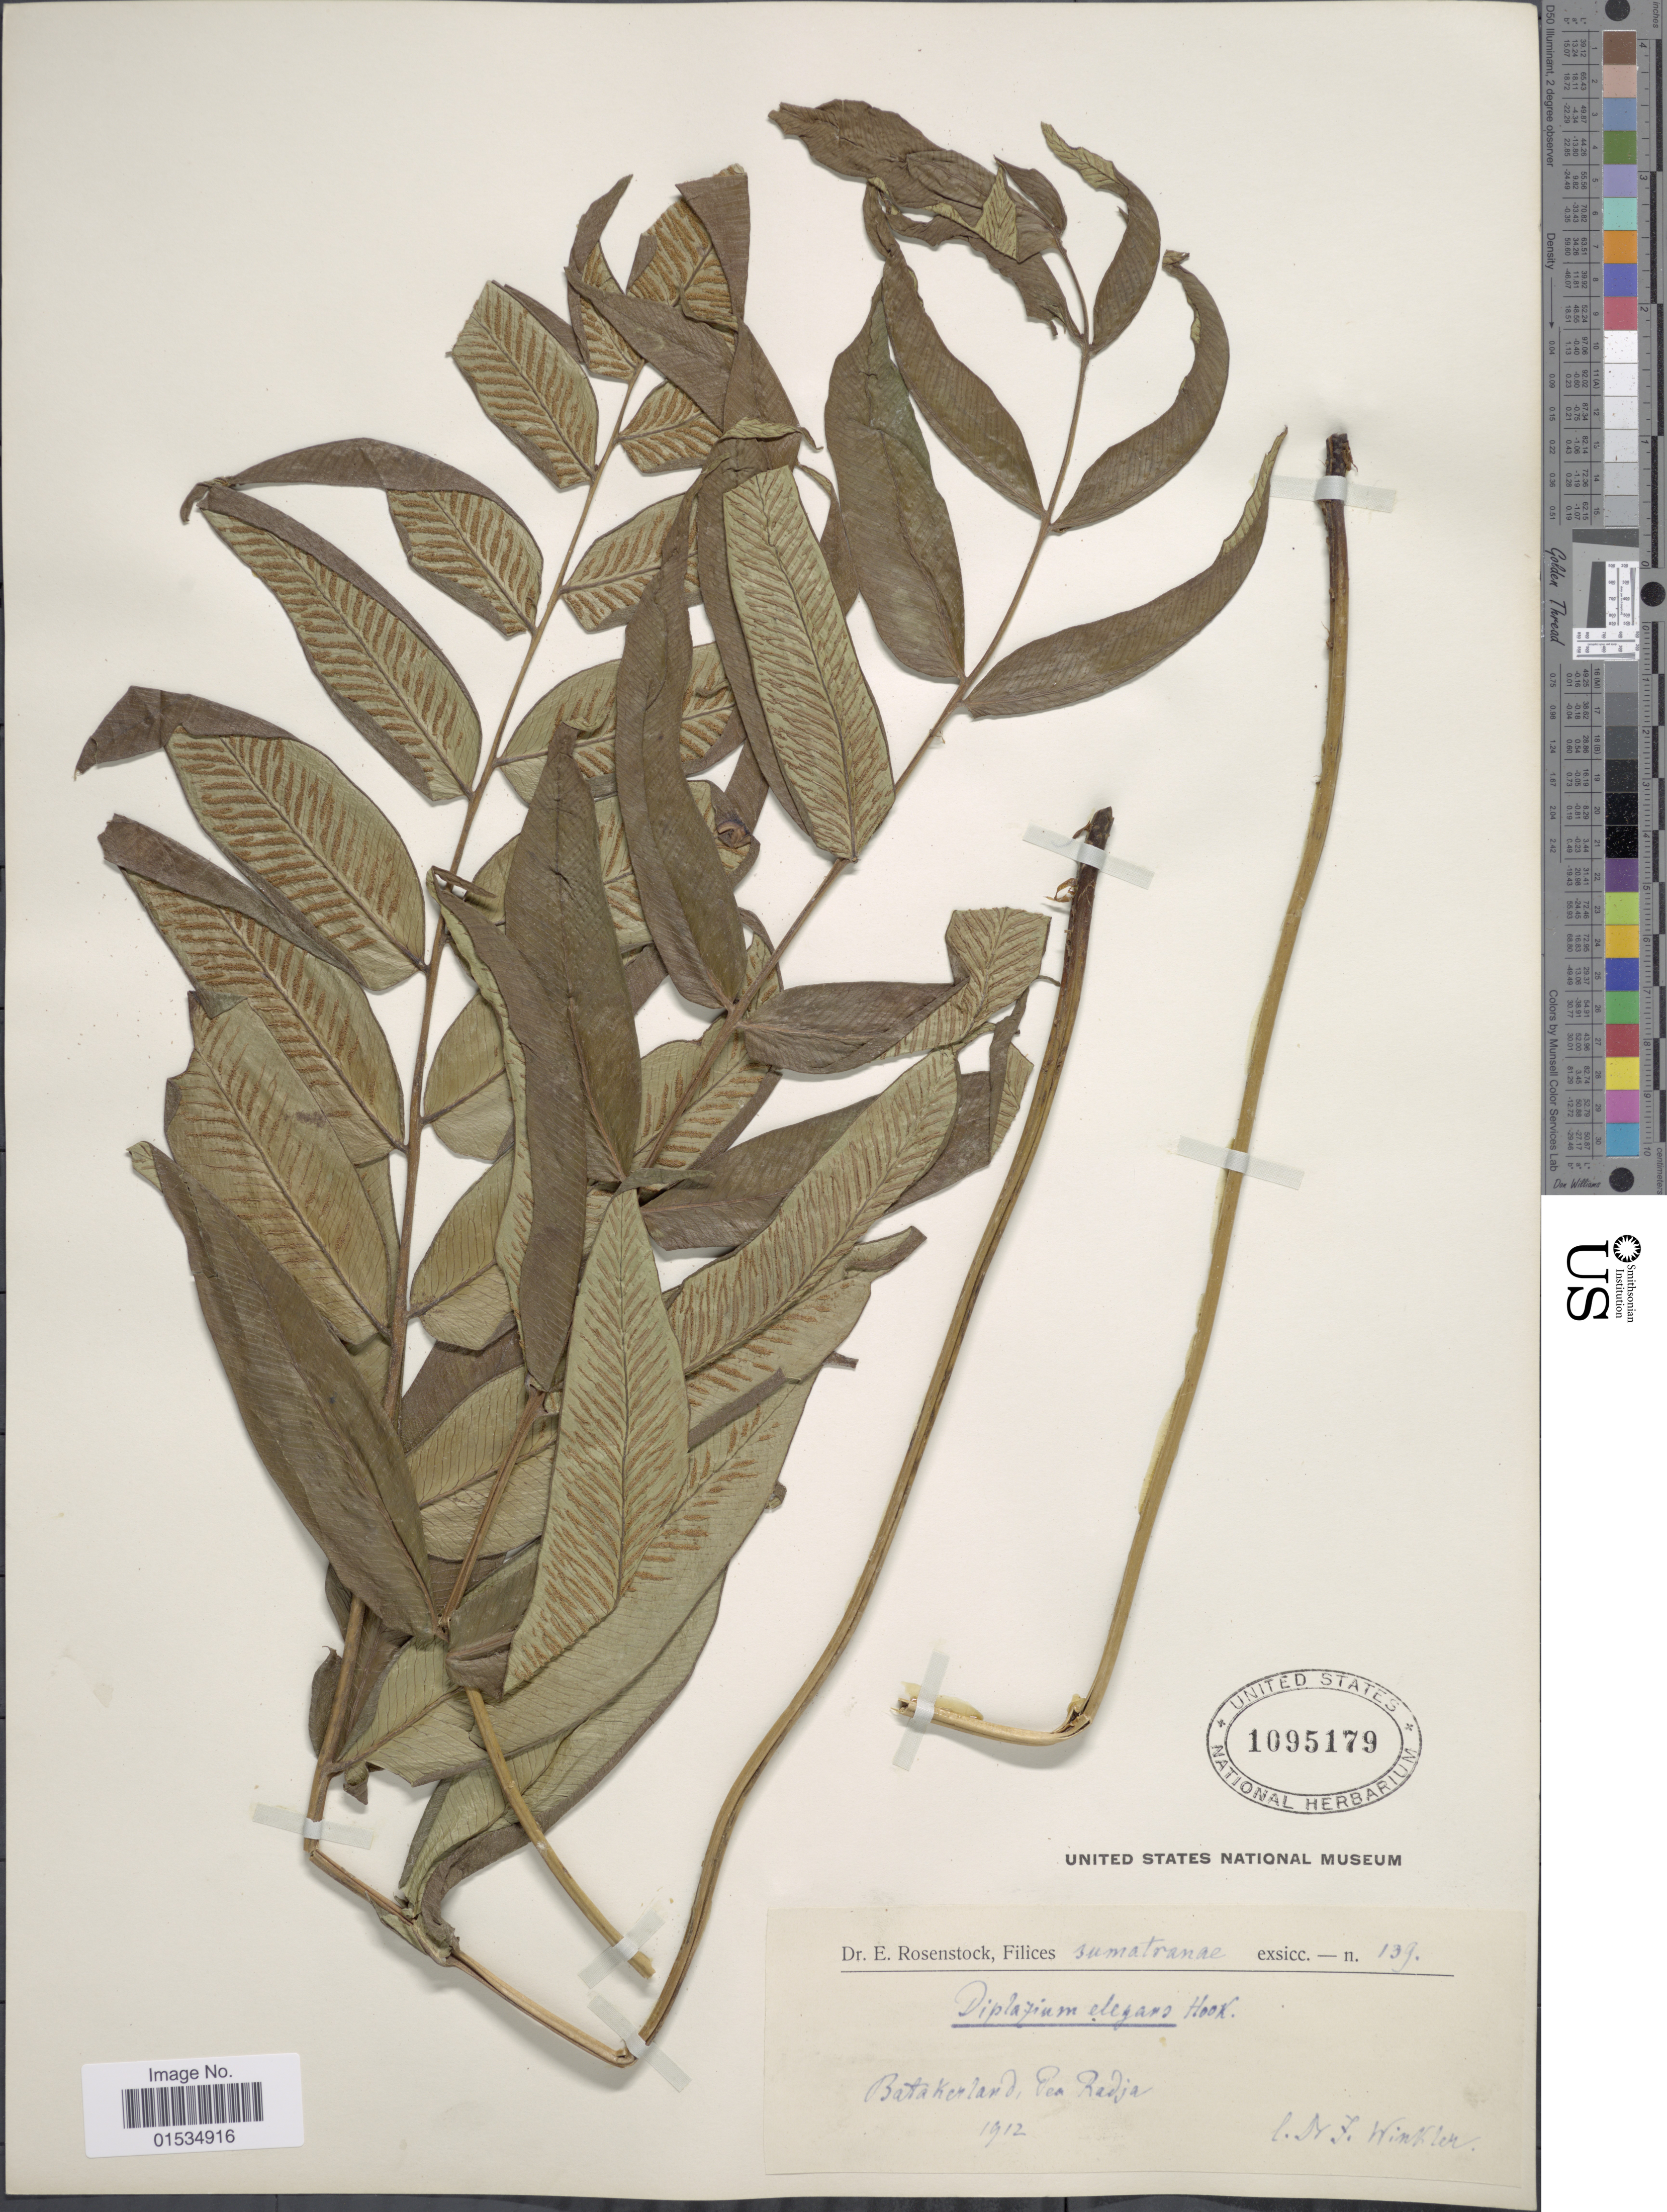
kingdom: Plantae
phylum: Tracheophyta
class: Polypodiopsida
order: Polypodiales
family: Athyriaceae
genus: Diplazium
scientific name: Diplazium fraxinifolium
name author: C. Presl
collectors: F. Winkler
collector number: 139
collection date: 1912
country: Indonesia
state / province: Sumatra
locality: Btakerland, Pea Radja [interpreted]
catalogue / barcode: US 1095179